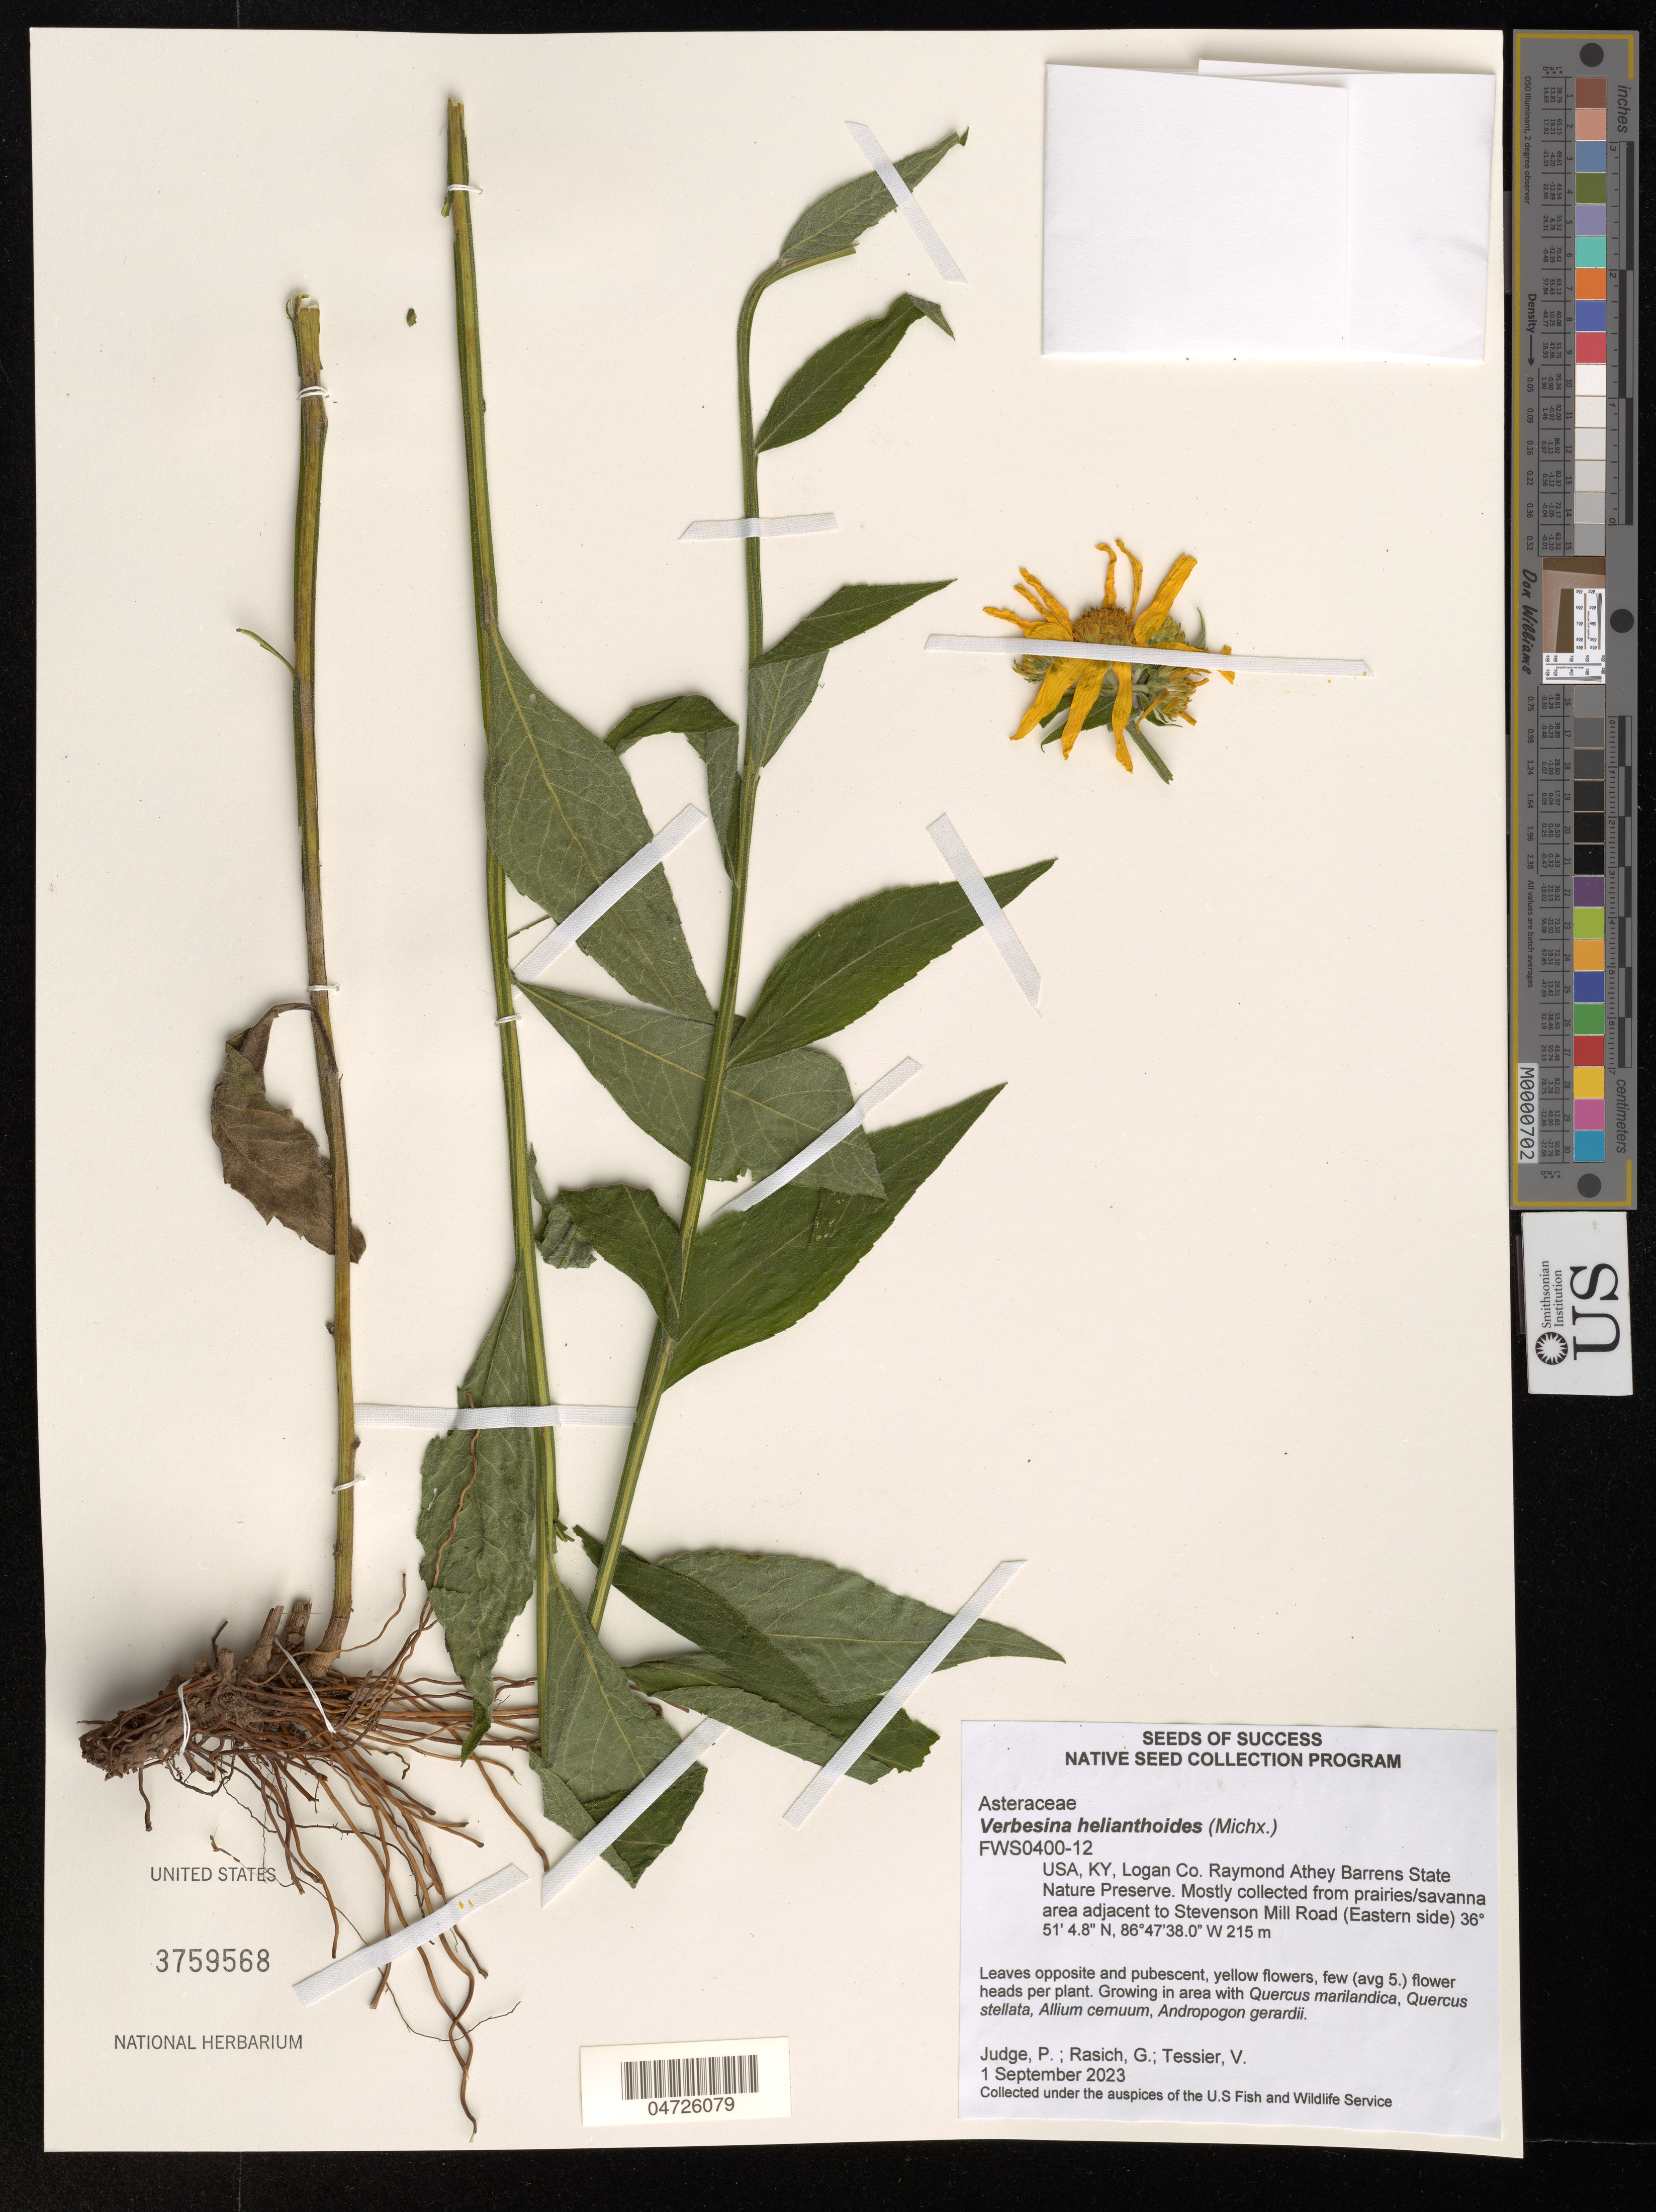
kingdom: Plantae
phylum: Tracheophyta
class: Magnoliopsida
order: Asterales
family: Asteraceae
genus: Verbesina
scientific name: Verbesina helianthoides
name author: Hook. & Arn. in Hook.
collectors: P. Judge, G. Rasich & V. Tessier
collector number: FWS0400-12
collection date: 2023-09-01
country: United States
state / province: Kentucky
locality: Logan Co. Raymond Athey Barrens State Nature Preserve. Mostly collected from prairies/savanna area adjacent to Stevenson Mill Road (Eastern side).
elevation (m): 215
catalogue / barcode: US 3759568